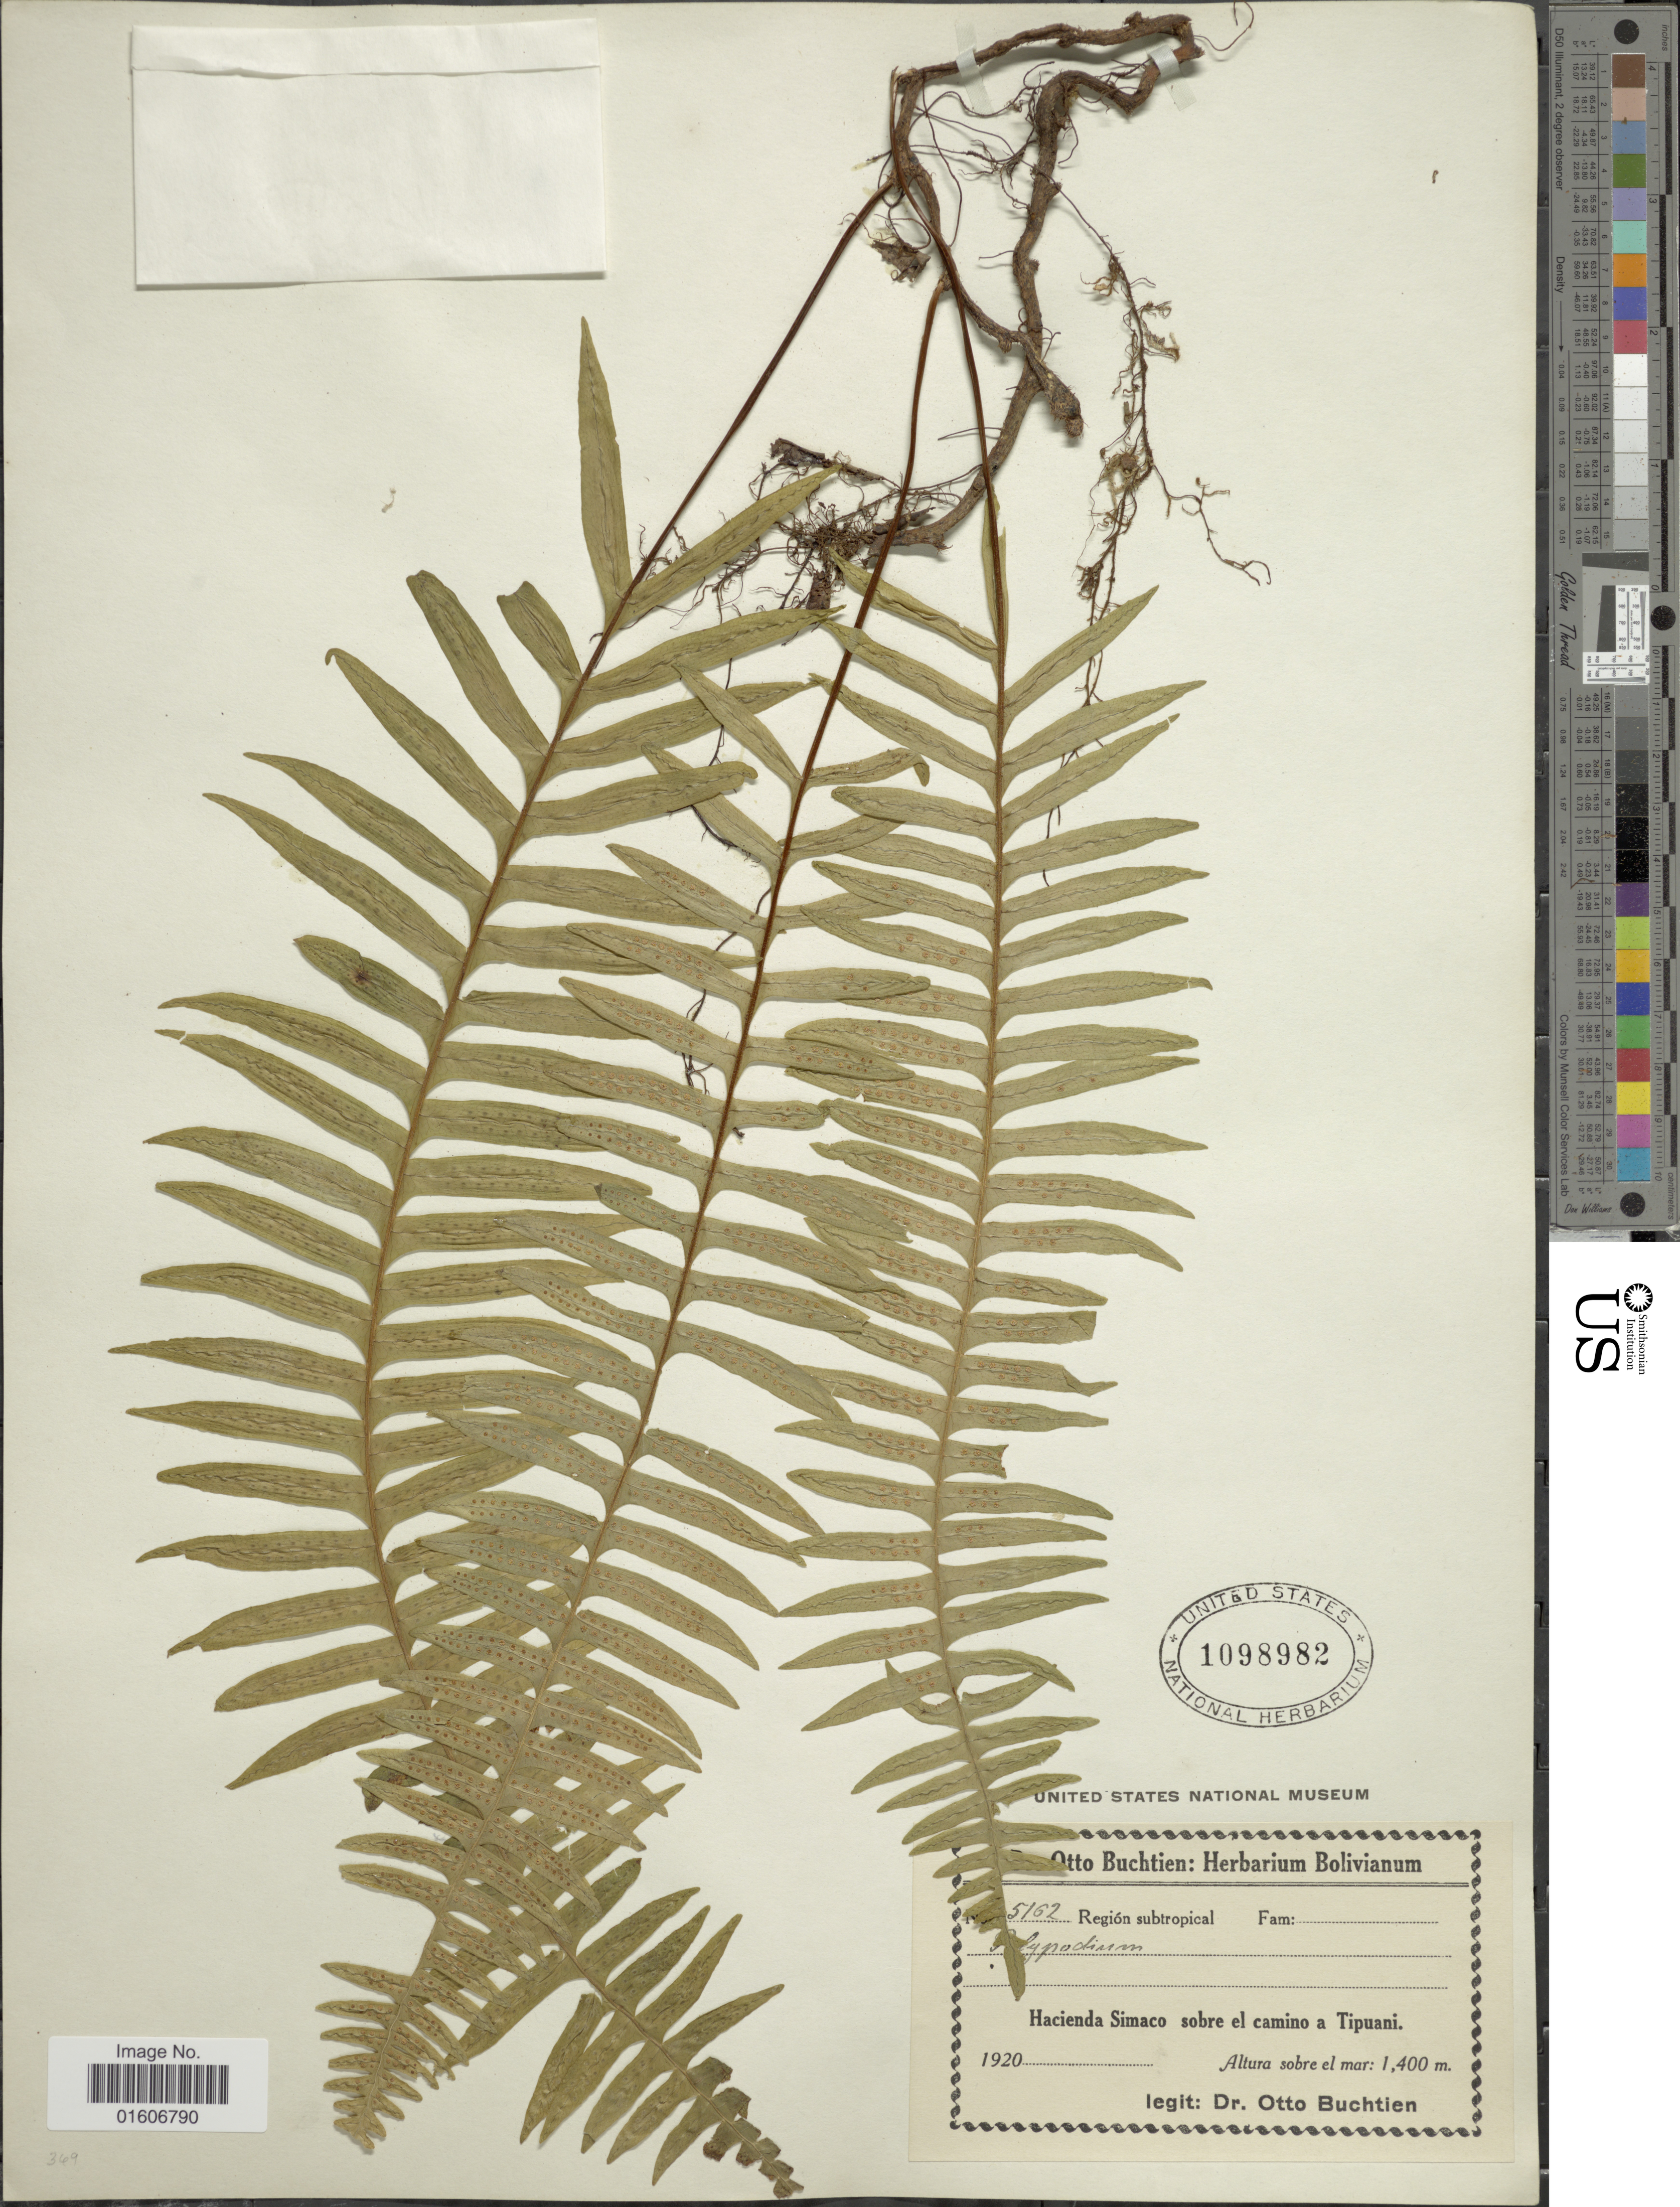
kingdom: Plantae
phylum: Tracheophyta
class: Polypodiopsida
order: Polypodiales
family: Polypodiaceae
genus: Serpocaulon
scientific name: Serpocaulon loriceum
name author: (L.) A.R. Sm.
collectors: O. Buchtien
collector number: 5162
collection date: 1920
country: Bolivia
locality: Hacienda Simaco sobre el camino a Tipuani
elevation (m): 1400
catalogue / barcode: US 1098982